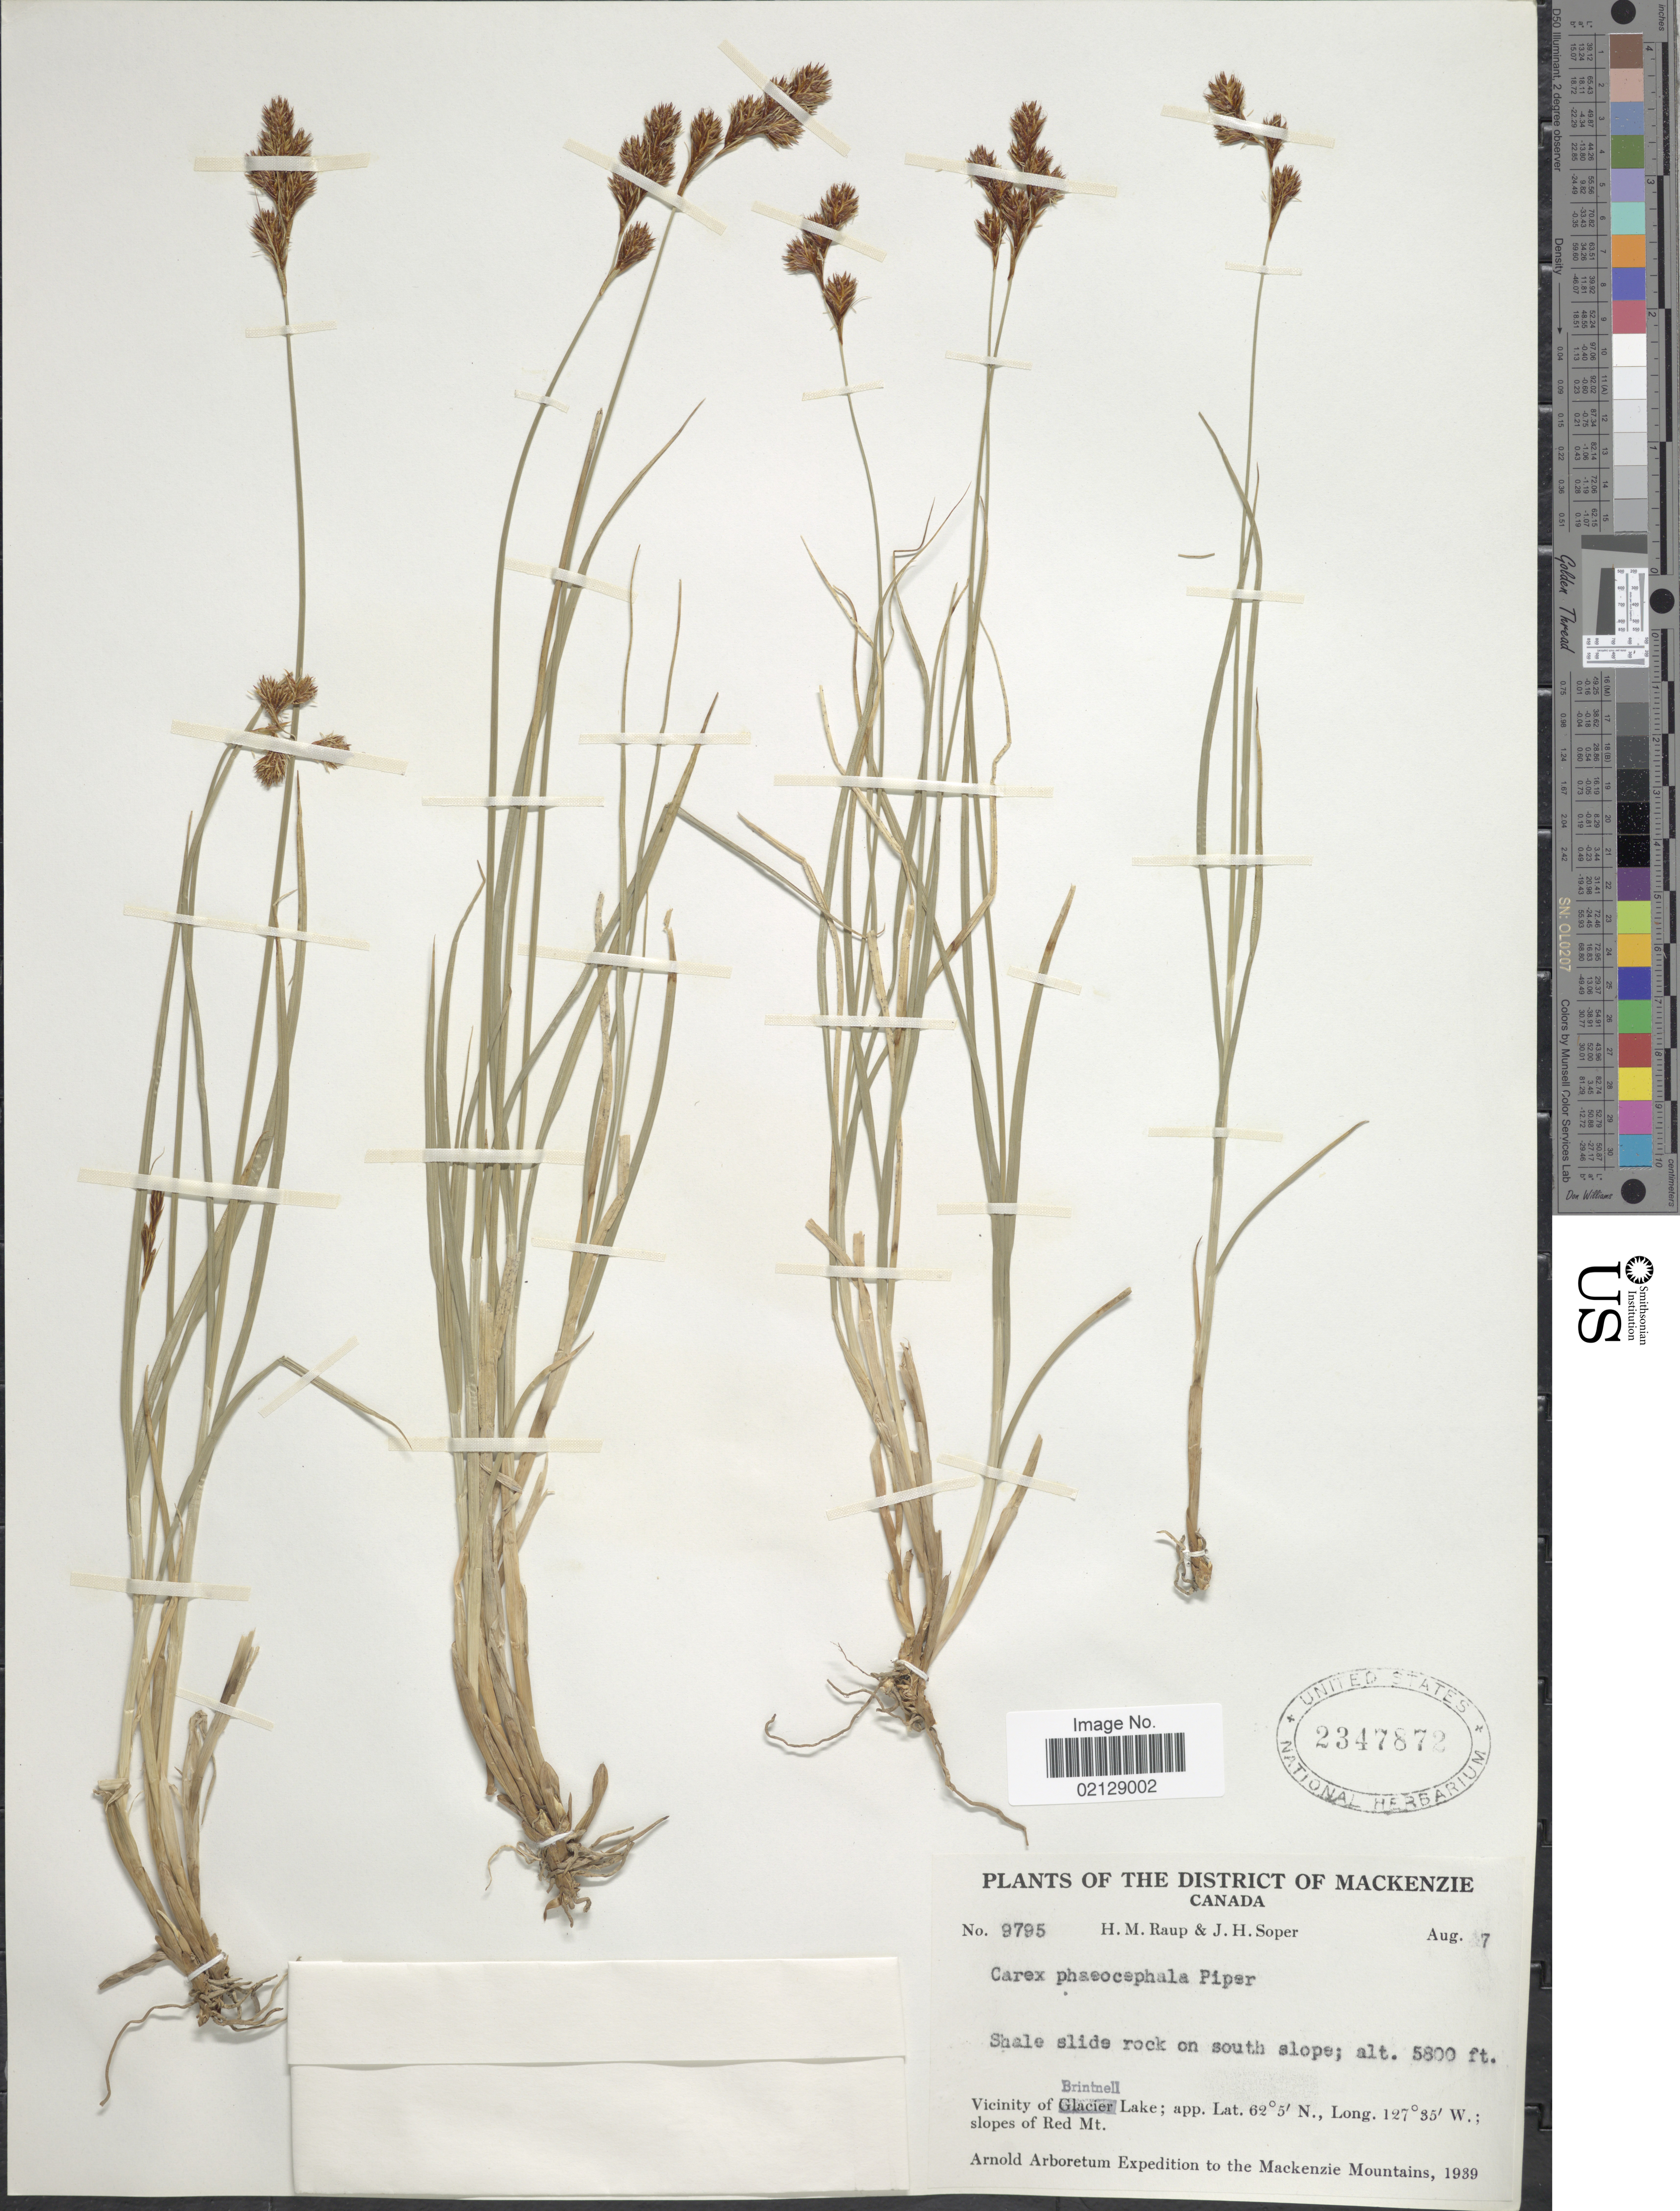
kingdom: Plantae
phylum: Tracheophyta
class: Liliopsida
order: Poales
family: Cyperaceae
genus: Carex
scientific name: Carex phaeocephala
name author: Piper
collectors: H. Raup & J. H. Soper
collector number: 9795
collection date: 1939-08-07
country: Canada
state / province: British Columbia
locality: The District of Mackenzie, Canada, Vicinity of Brintnell Lake, slpes of Red Mt.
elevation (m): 1768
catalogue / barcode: US 2347872